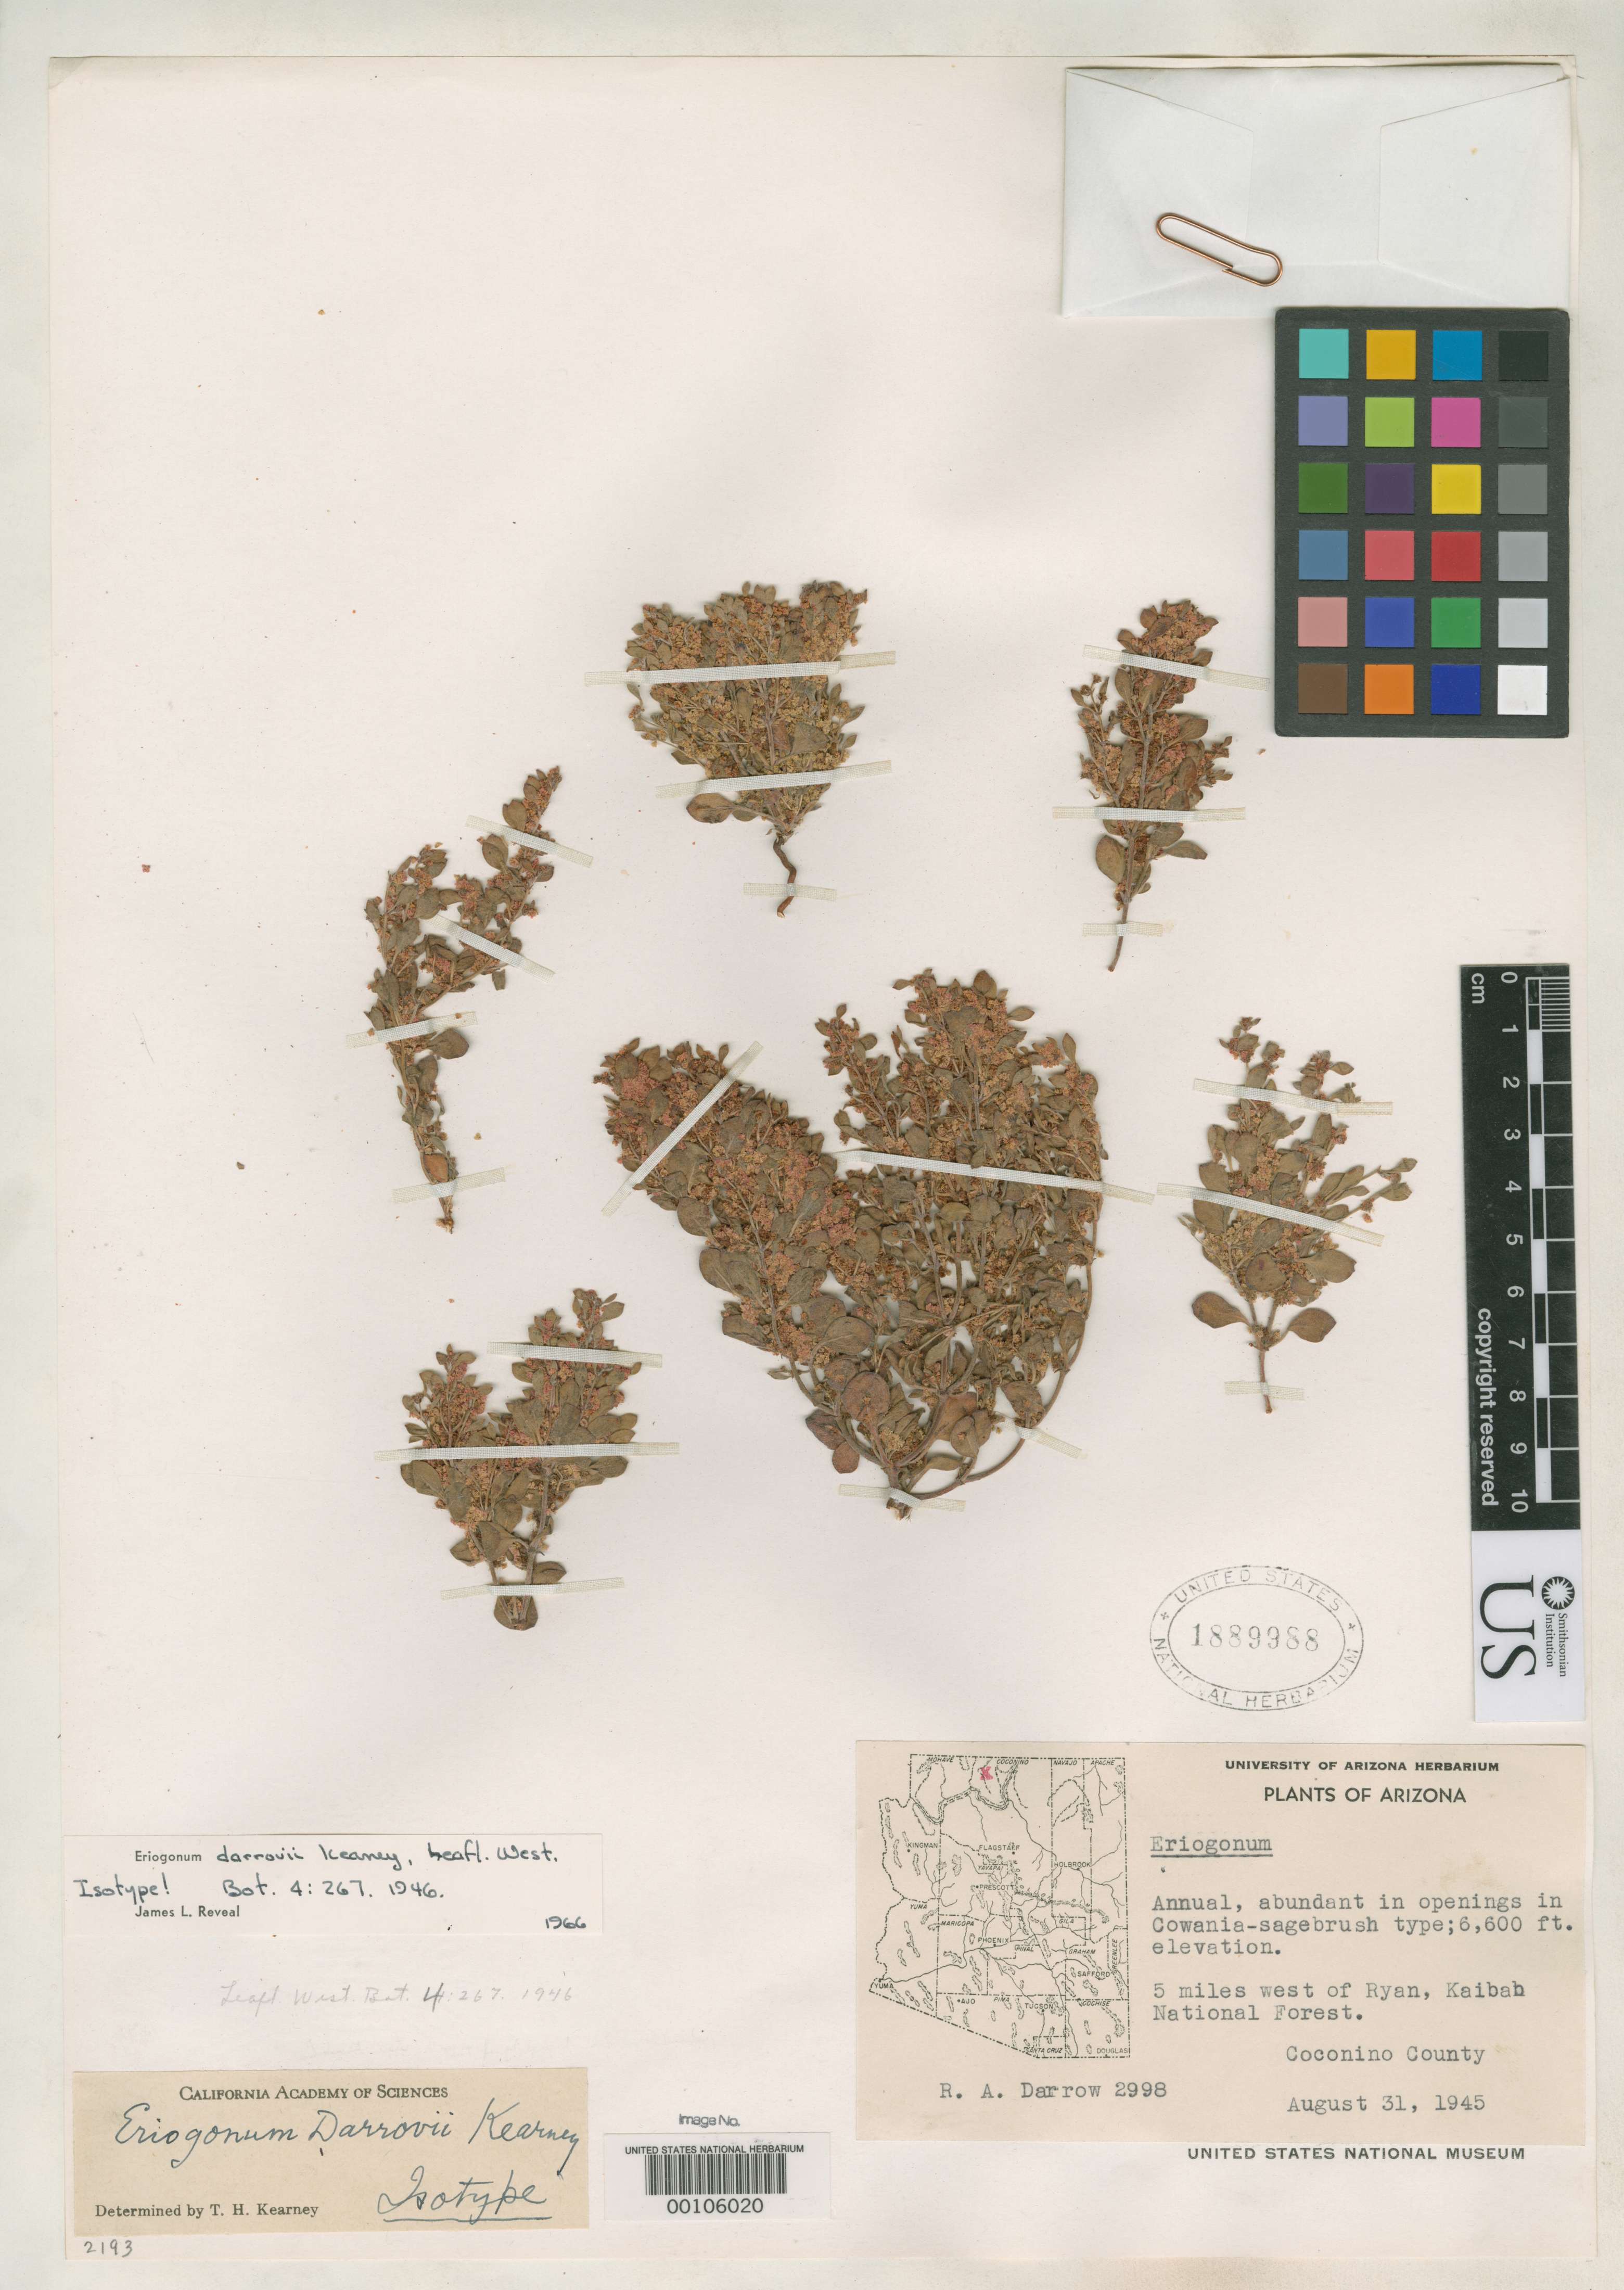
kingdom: Plantae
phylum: Tracheophyta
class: Magnoliopsida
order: Caryophyllales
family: Polygonaceae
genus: Eriogonum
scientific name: Eriogonum darrovii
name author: Kearney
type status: Isotype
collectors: R. A. Darrow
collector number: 2998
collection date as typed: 31 Aug 1945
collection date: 1945-08-31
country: United States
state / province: Arizona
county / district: Coconino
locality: Kaibab National Forest, 5 mi. west of Ryan.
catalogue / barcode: US 1889988